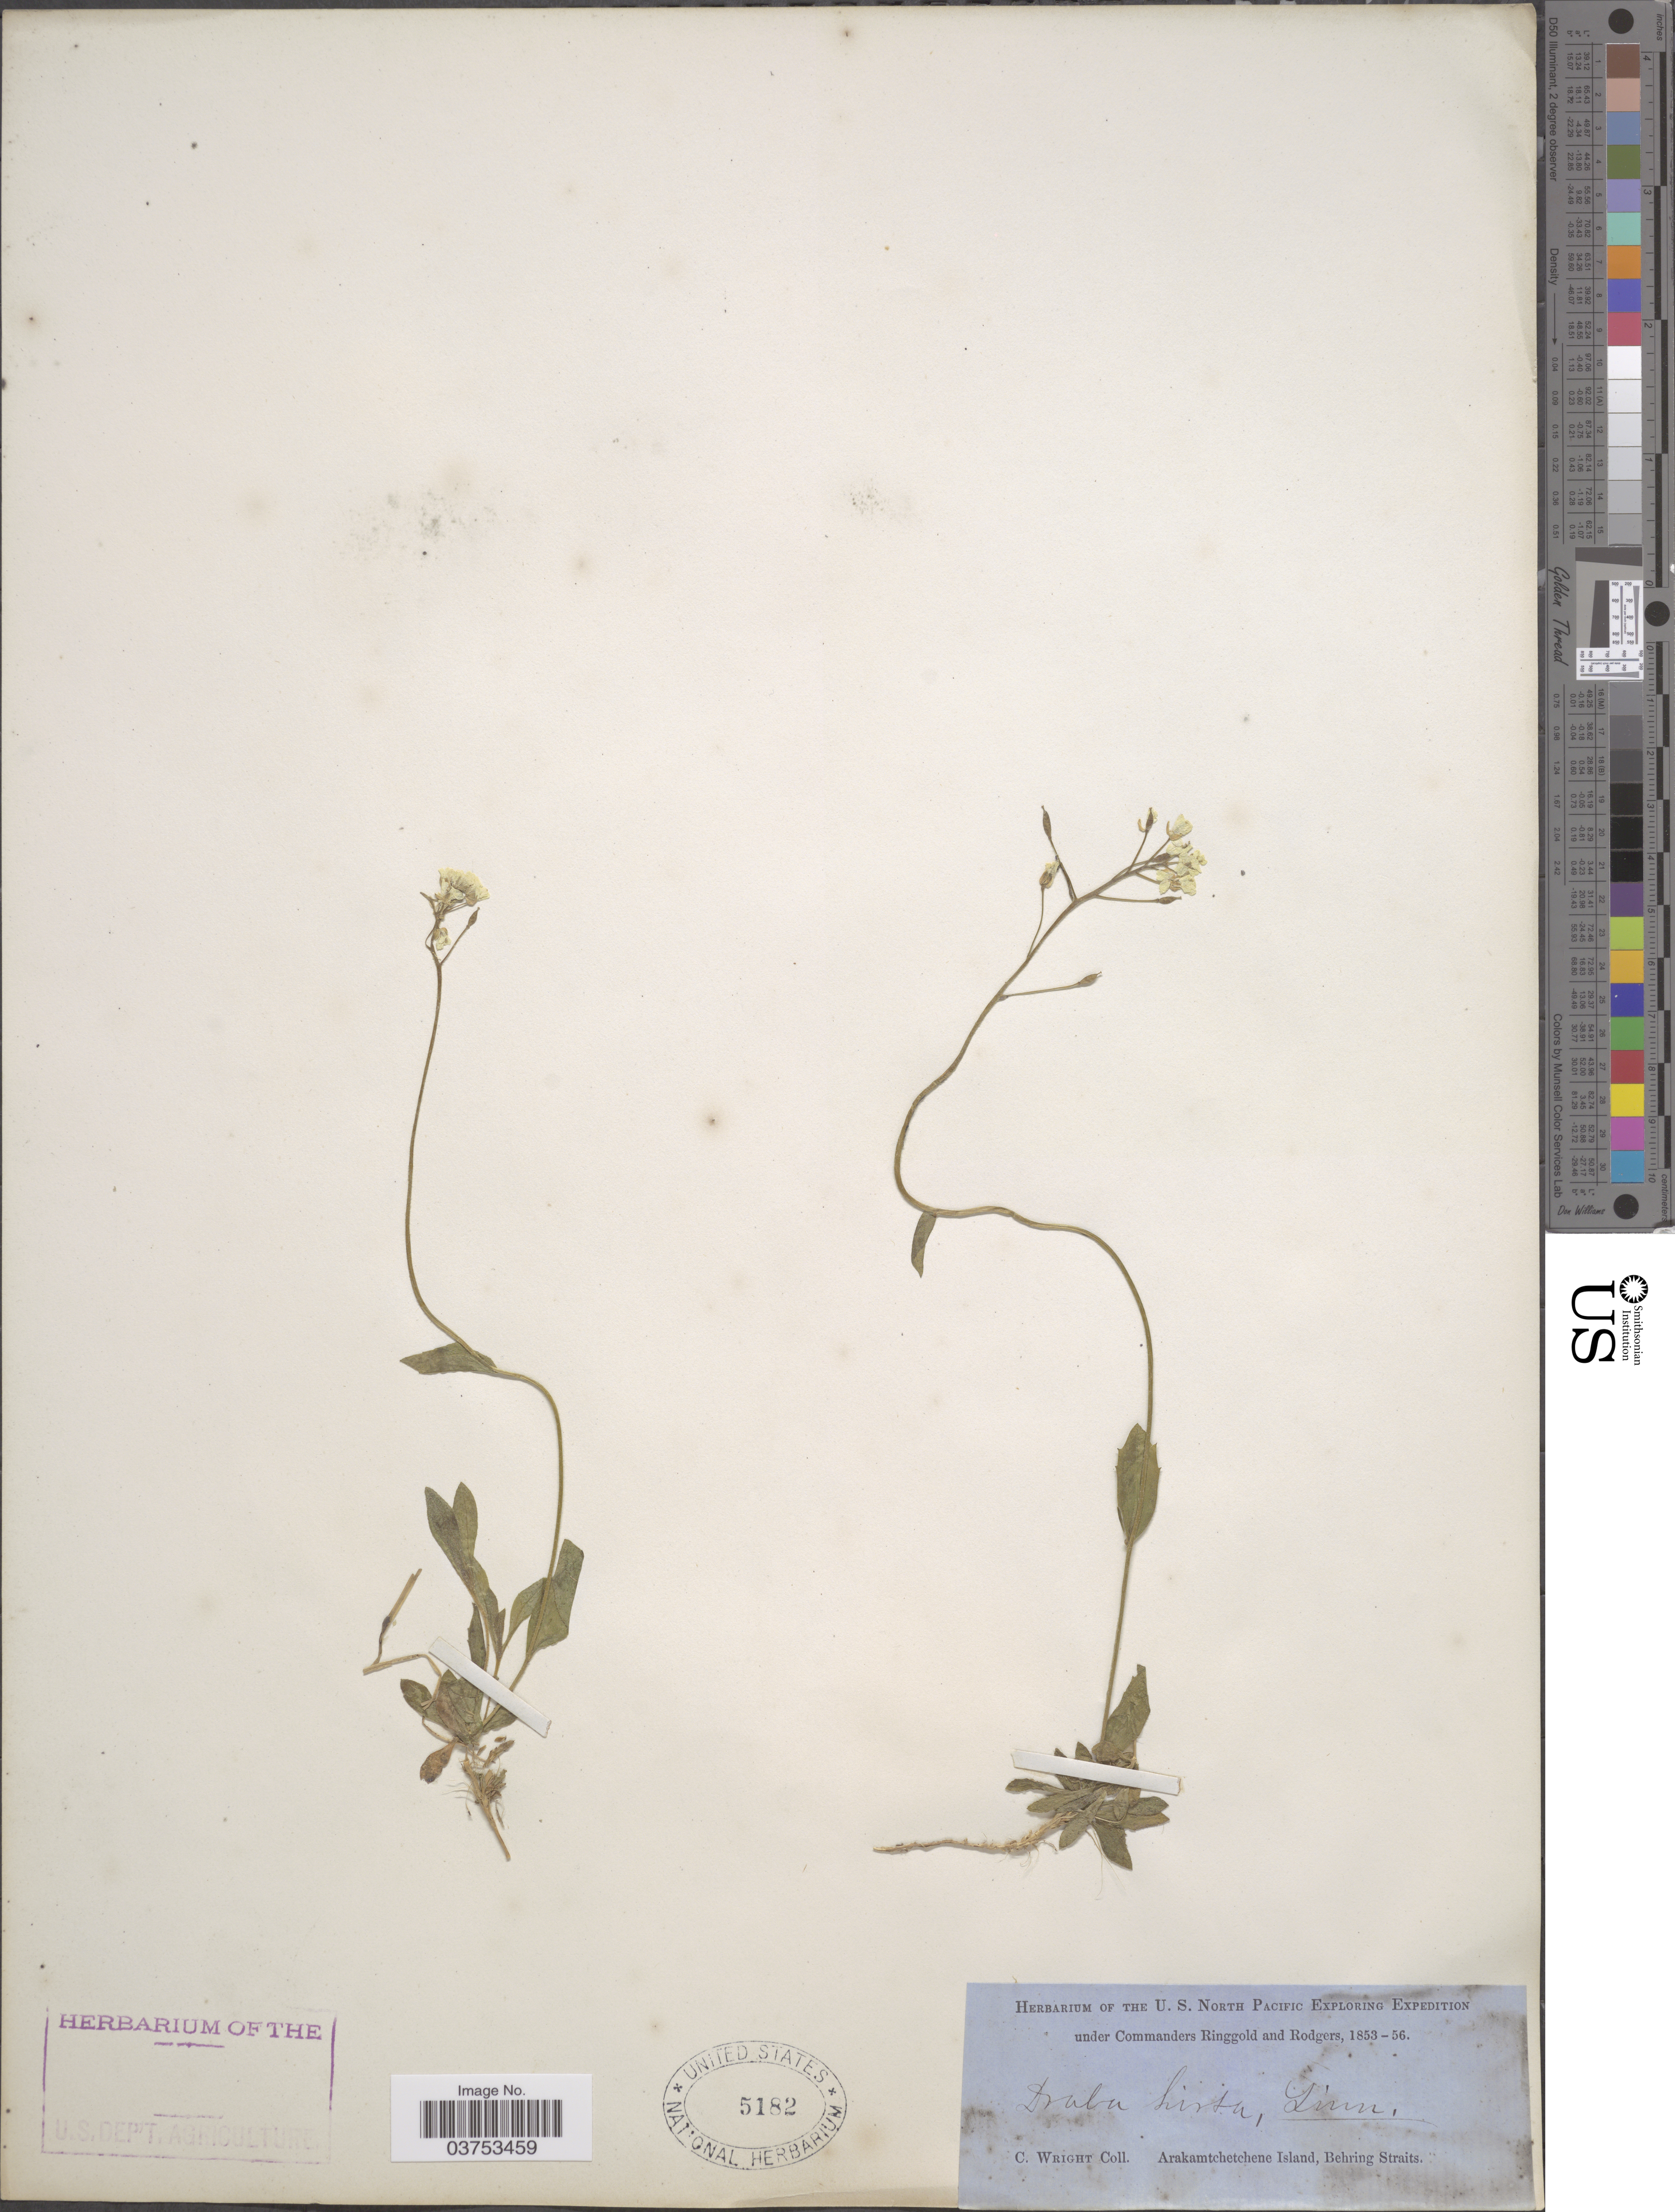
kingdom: Plantae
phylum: Tracheophyta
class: Magnoliopsida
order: Brassicales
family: Brassicaceae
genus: Draba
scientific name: Draba hirta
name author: L.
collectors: C. Wright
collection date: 1853/1856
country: Russian Federation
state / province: Chukotka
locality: Arakamtchetchene Island, Behring Straits.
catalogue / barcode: US 5182